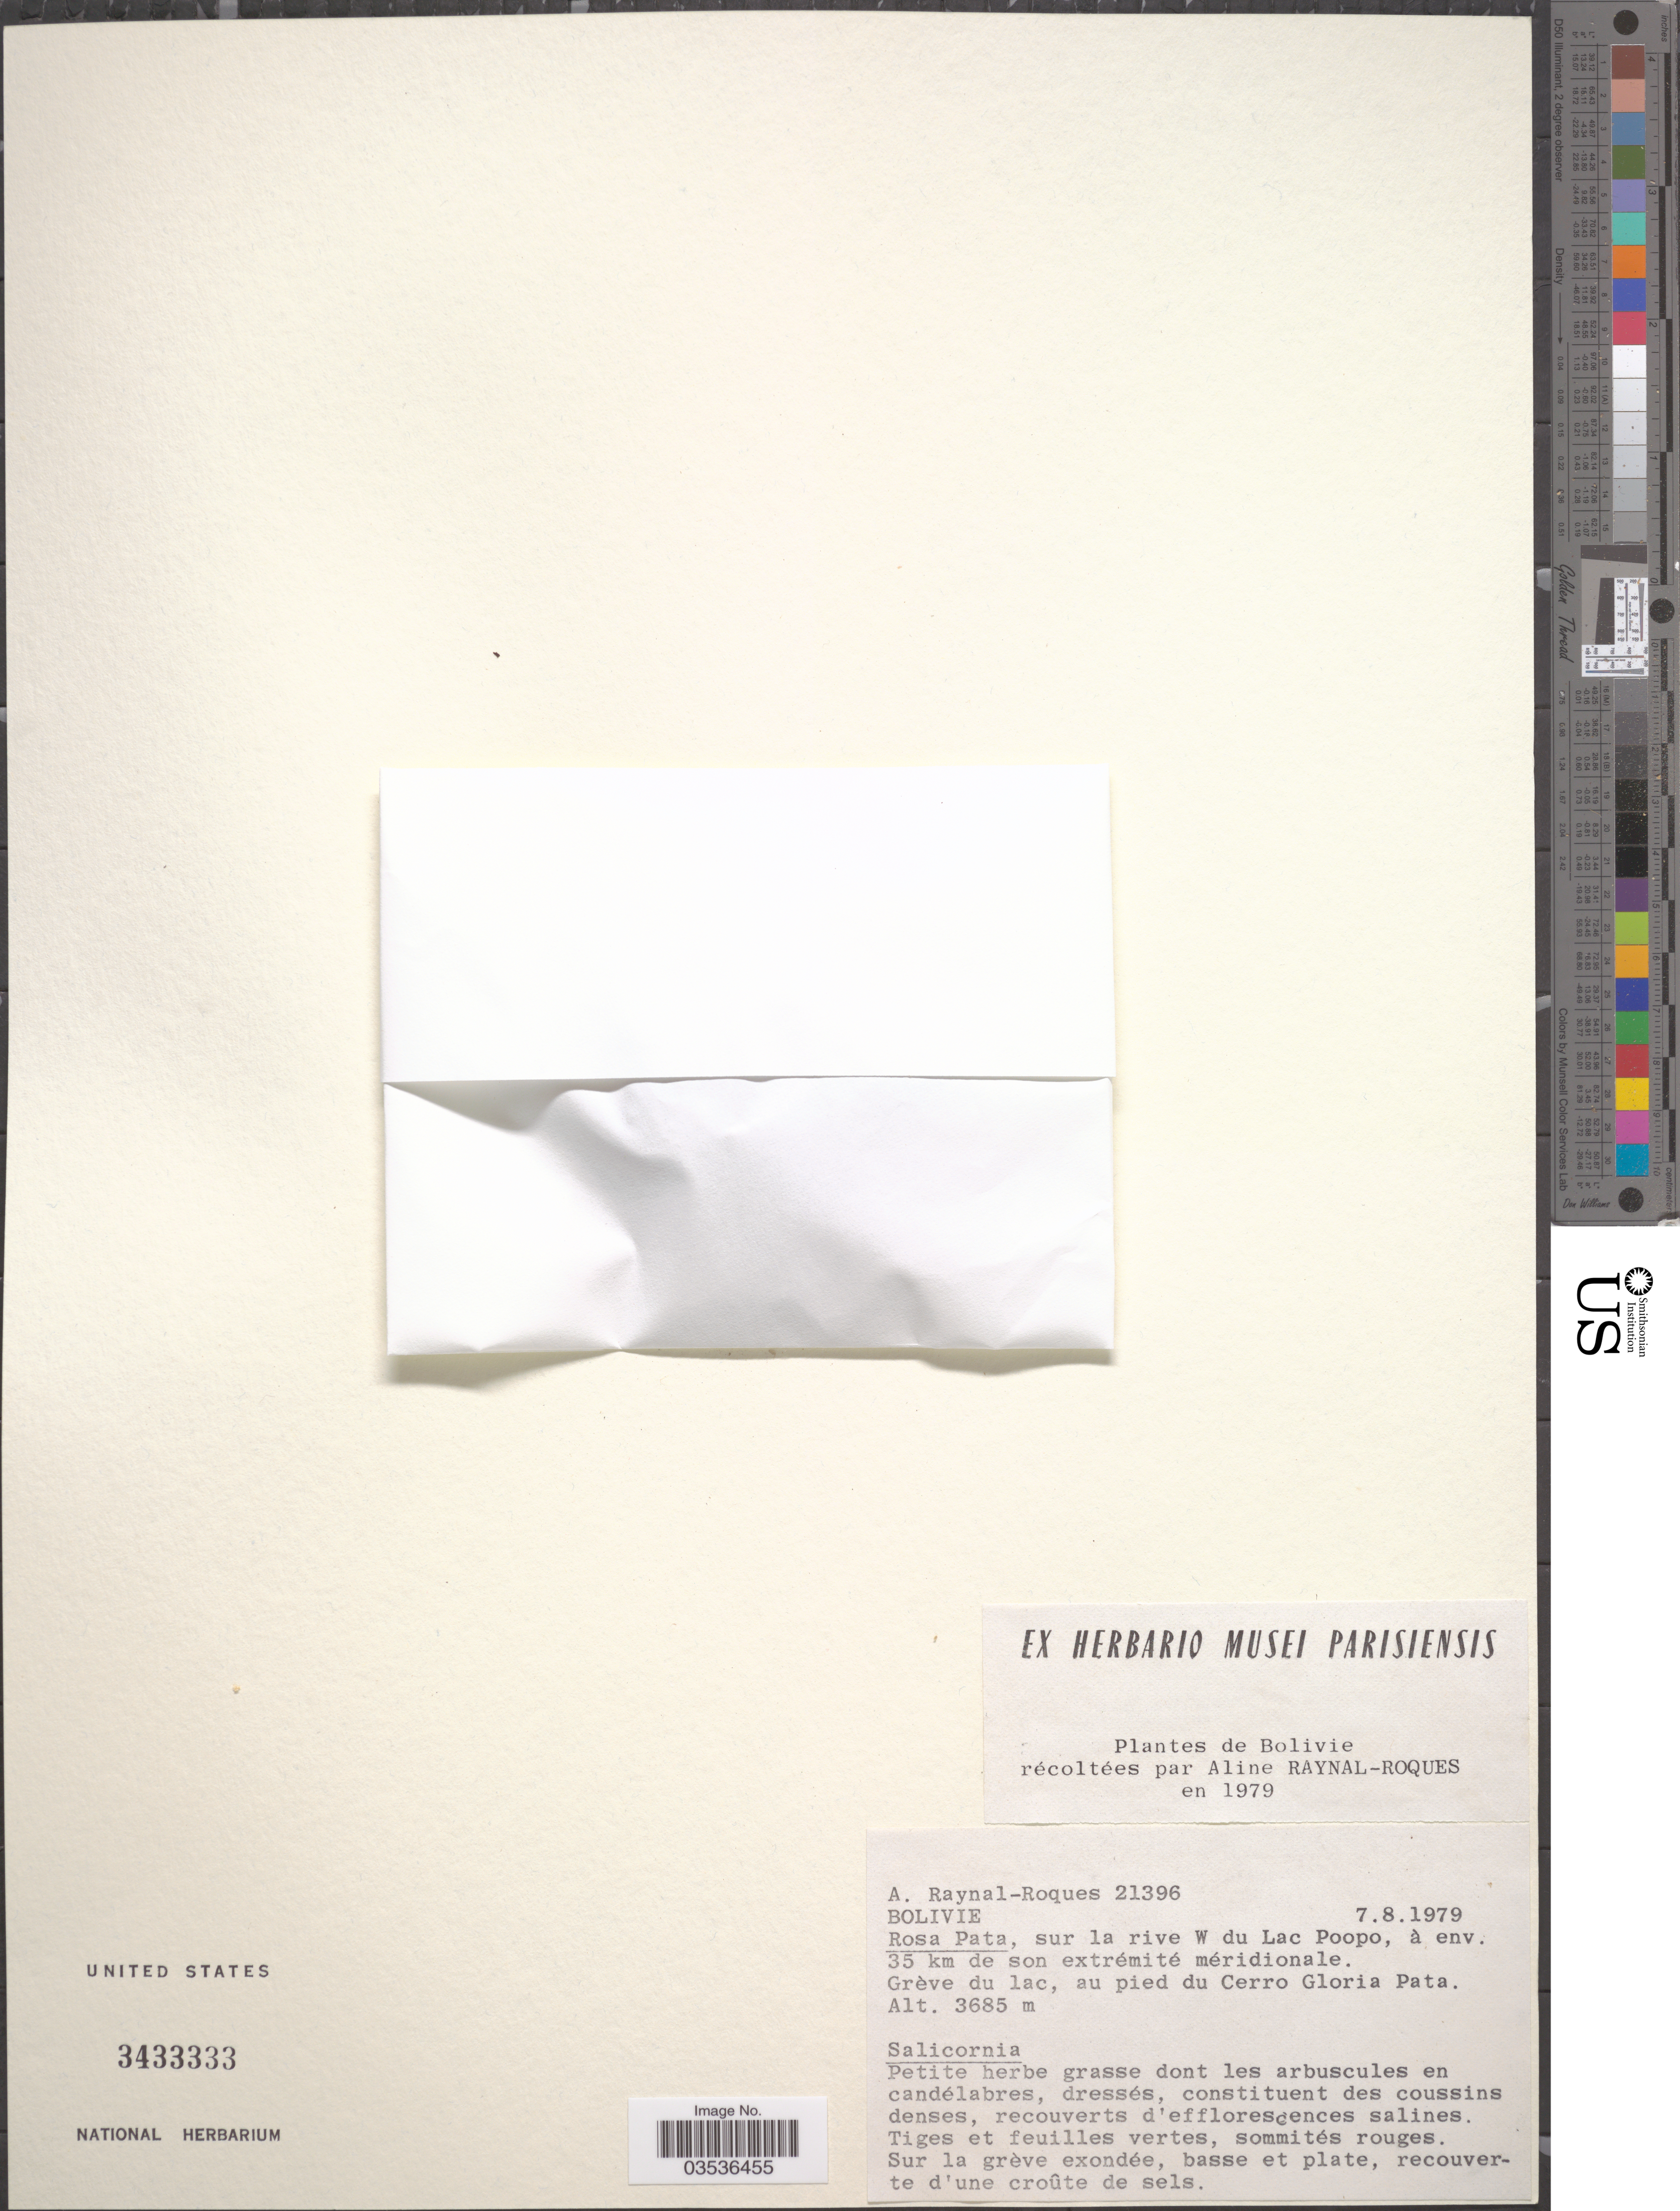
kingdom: Plantae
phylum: Tracheophyta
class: Magnoliopsida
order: Caryophyllales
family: Amaranthaceae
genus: Salicornia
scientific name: Salicornia sp.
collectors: A. M. Raynal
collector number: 21396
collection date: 1979-08-07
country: Bolivia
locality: Rosa Plata, sur la rive W du Lac Poopo, à env. 35 km de son extrémité méridionale. Grève du lac, au pied du Cerro Gloria Pata.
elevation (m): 3685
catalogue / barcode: US 3433333